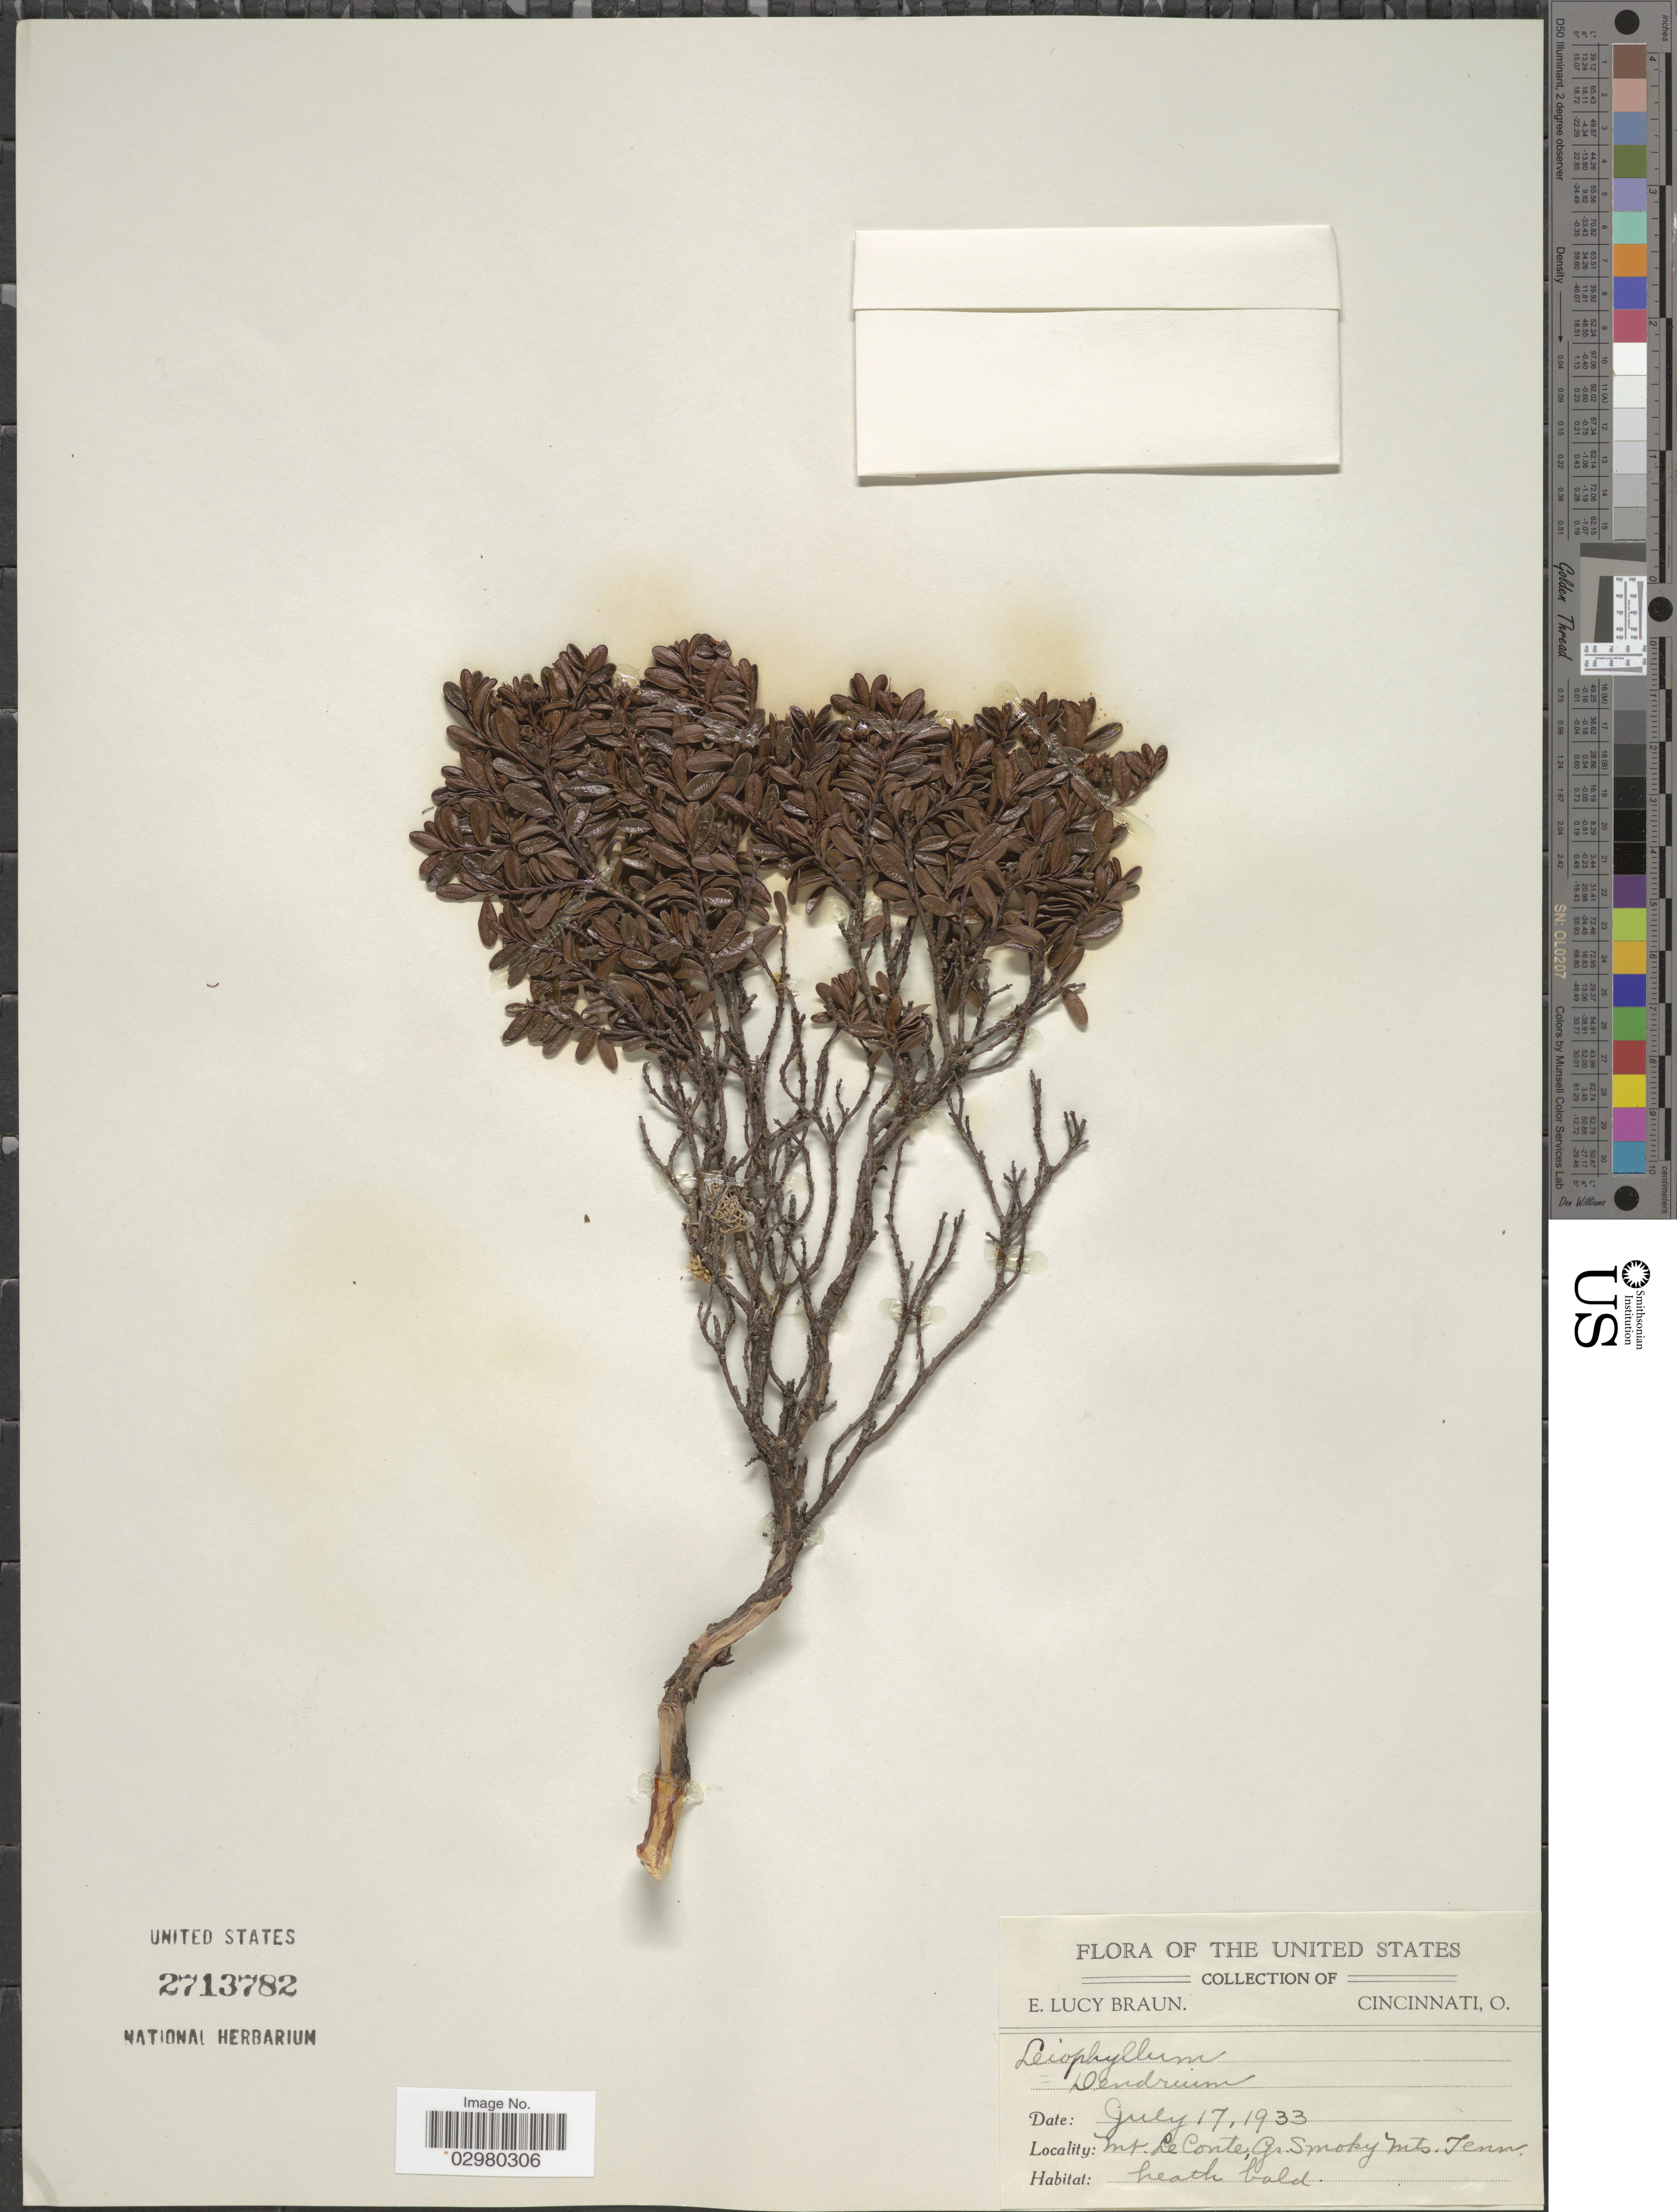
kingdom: Plantae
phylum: Tracheophyta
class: Magnoliopsida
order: Ericales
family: Ericaceae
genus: Leiophyllum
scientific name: Leiophyllum buxifolium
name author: (Bergius) Elliott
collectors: E. L. Braun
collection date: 1933-07-17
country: United States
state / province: Tennessee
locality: Mt. Le Conte, Gr. Smoky Mts.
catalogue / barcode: US 2713782